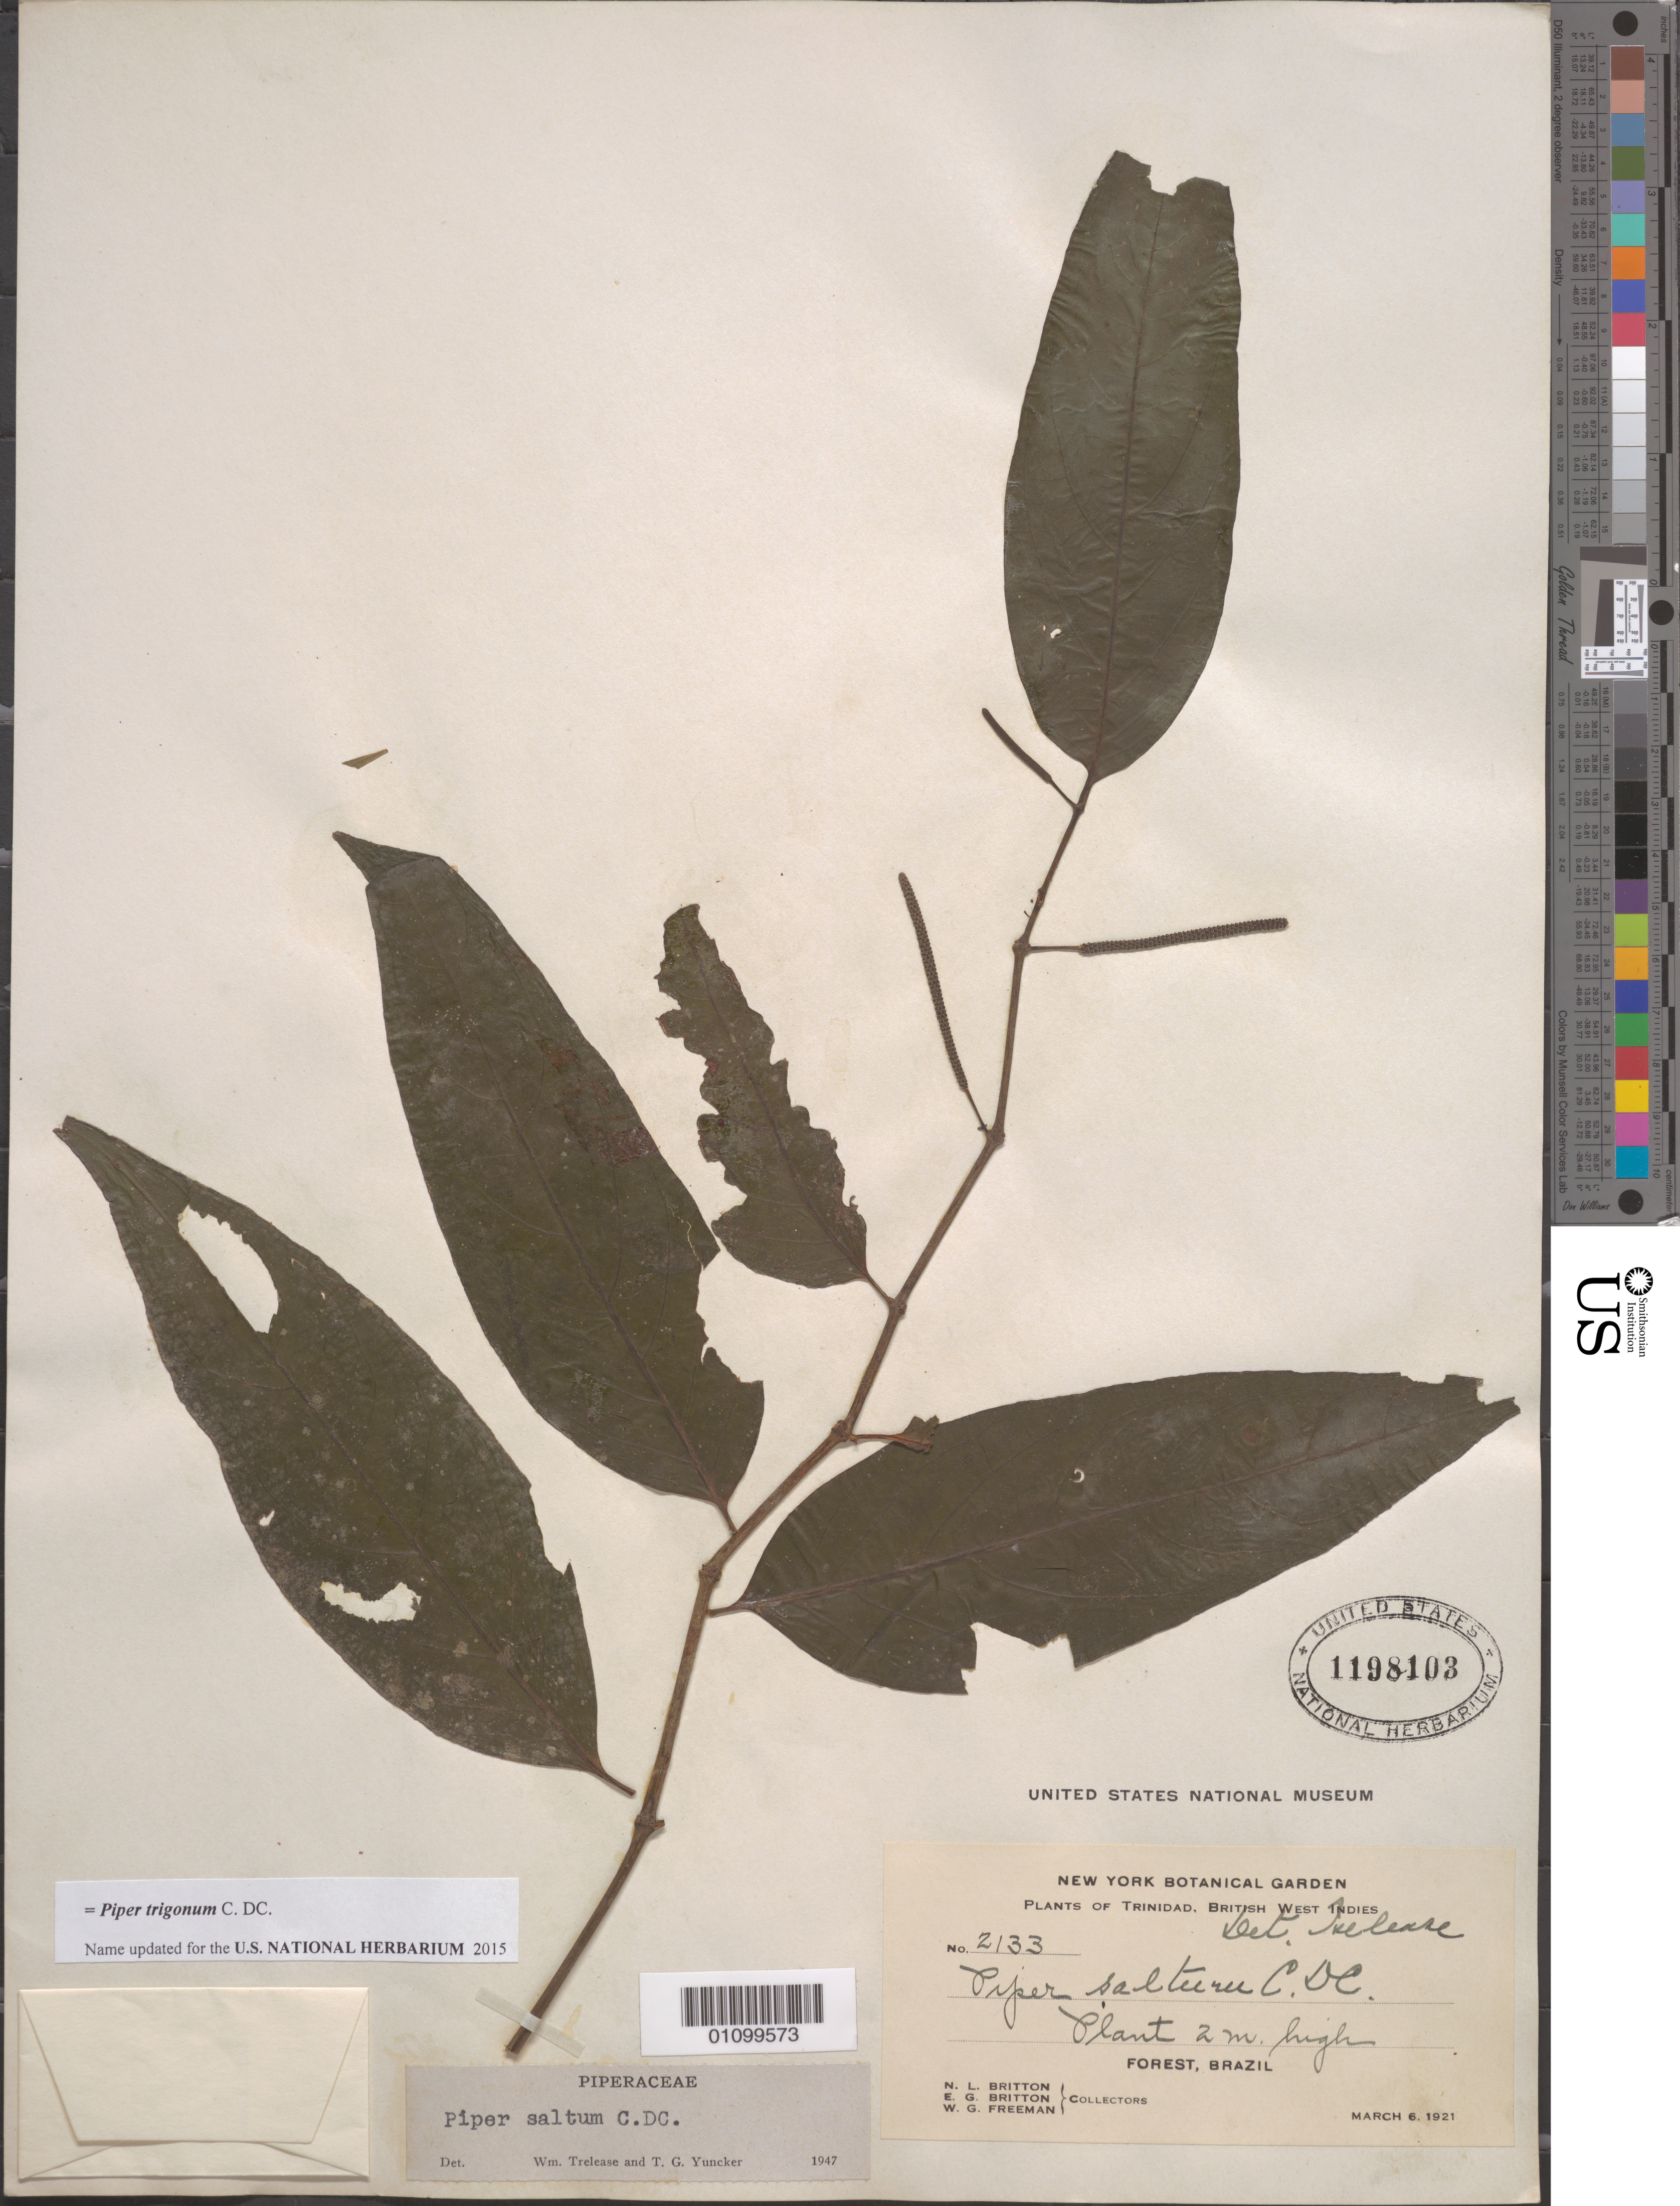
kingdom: Plantae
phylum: Tracheophyta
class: Magnoliopsida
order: Piperales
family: Piperaceae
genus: Piper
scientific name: Piper saltuum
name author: C. DC.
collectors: N. Britton, E. G. Britton & W. Freeman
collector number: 2133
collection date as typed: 06 Mar 1921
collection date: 1921-03-06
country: Trinidad and Tobago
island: Trinidad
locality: Forest, Brazil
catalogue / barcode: US 1198103